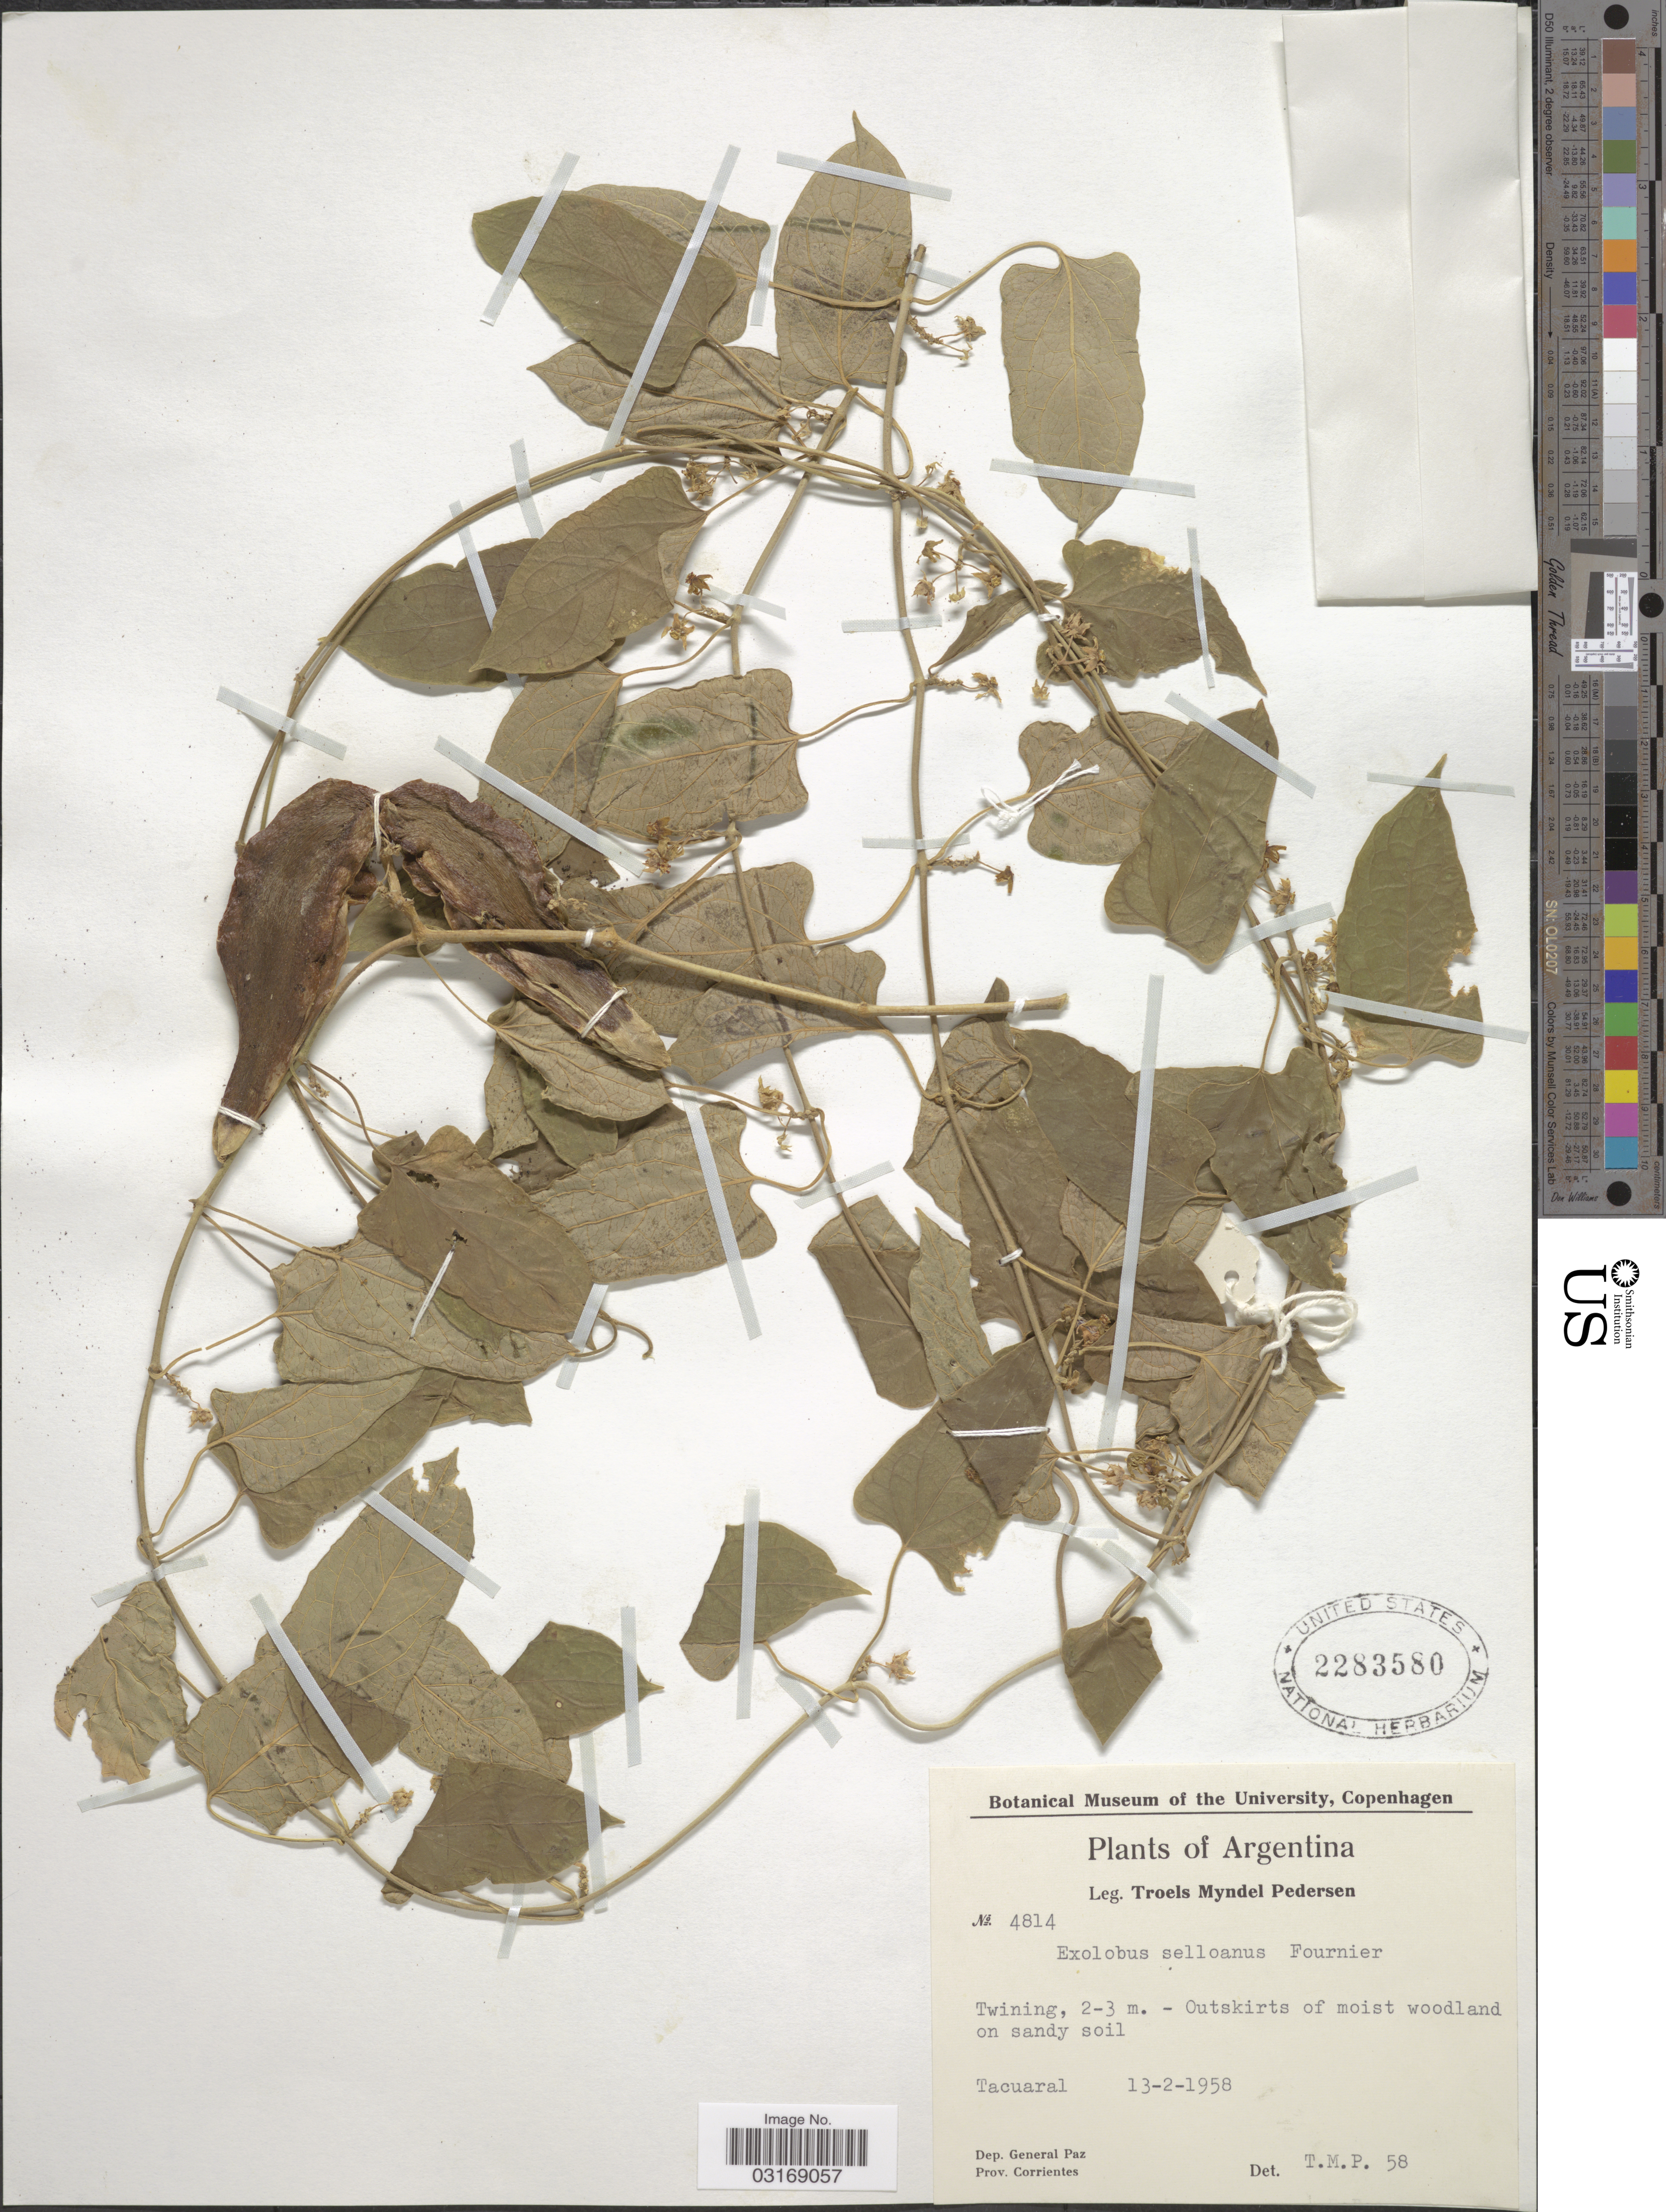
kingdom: Plantae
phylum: Tracheophyta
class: Magnoliopsida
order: Gentianales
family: Apocynaceae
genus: Exolobus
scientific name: Exolobus selloanus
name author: E. Fourn.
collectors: T. Pederson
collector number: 4814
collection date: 1958-02-13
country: Argentina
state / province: Corrientes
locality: Tacuaral. Dep. General Paz.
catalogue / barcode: US 2283580